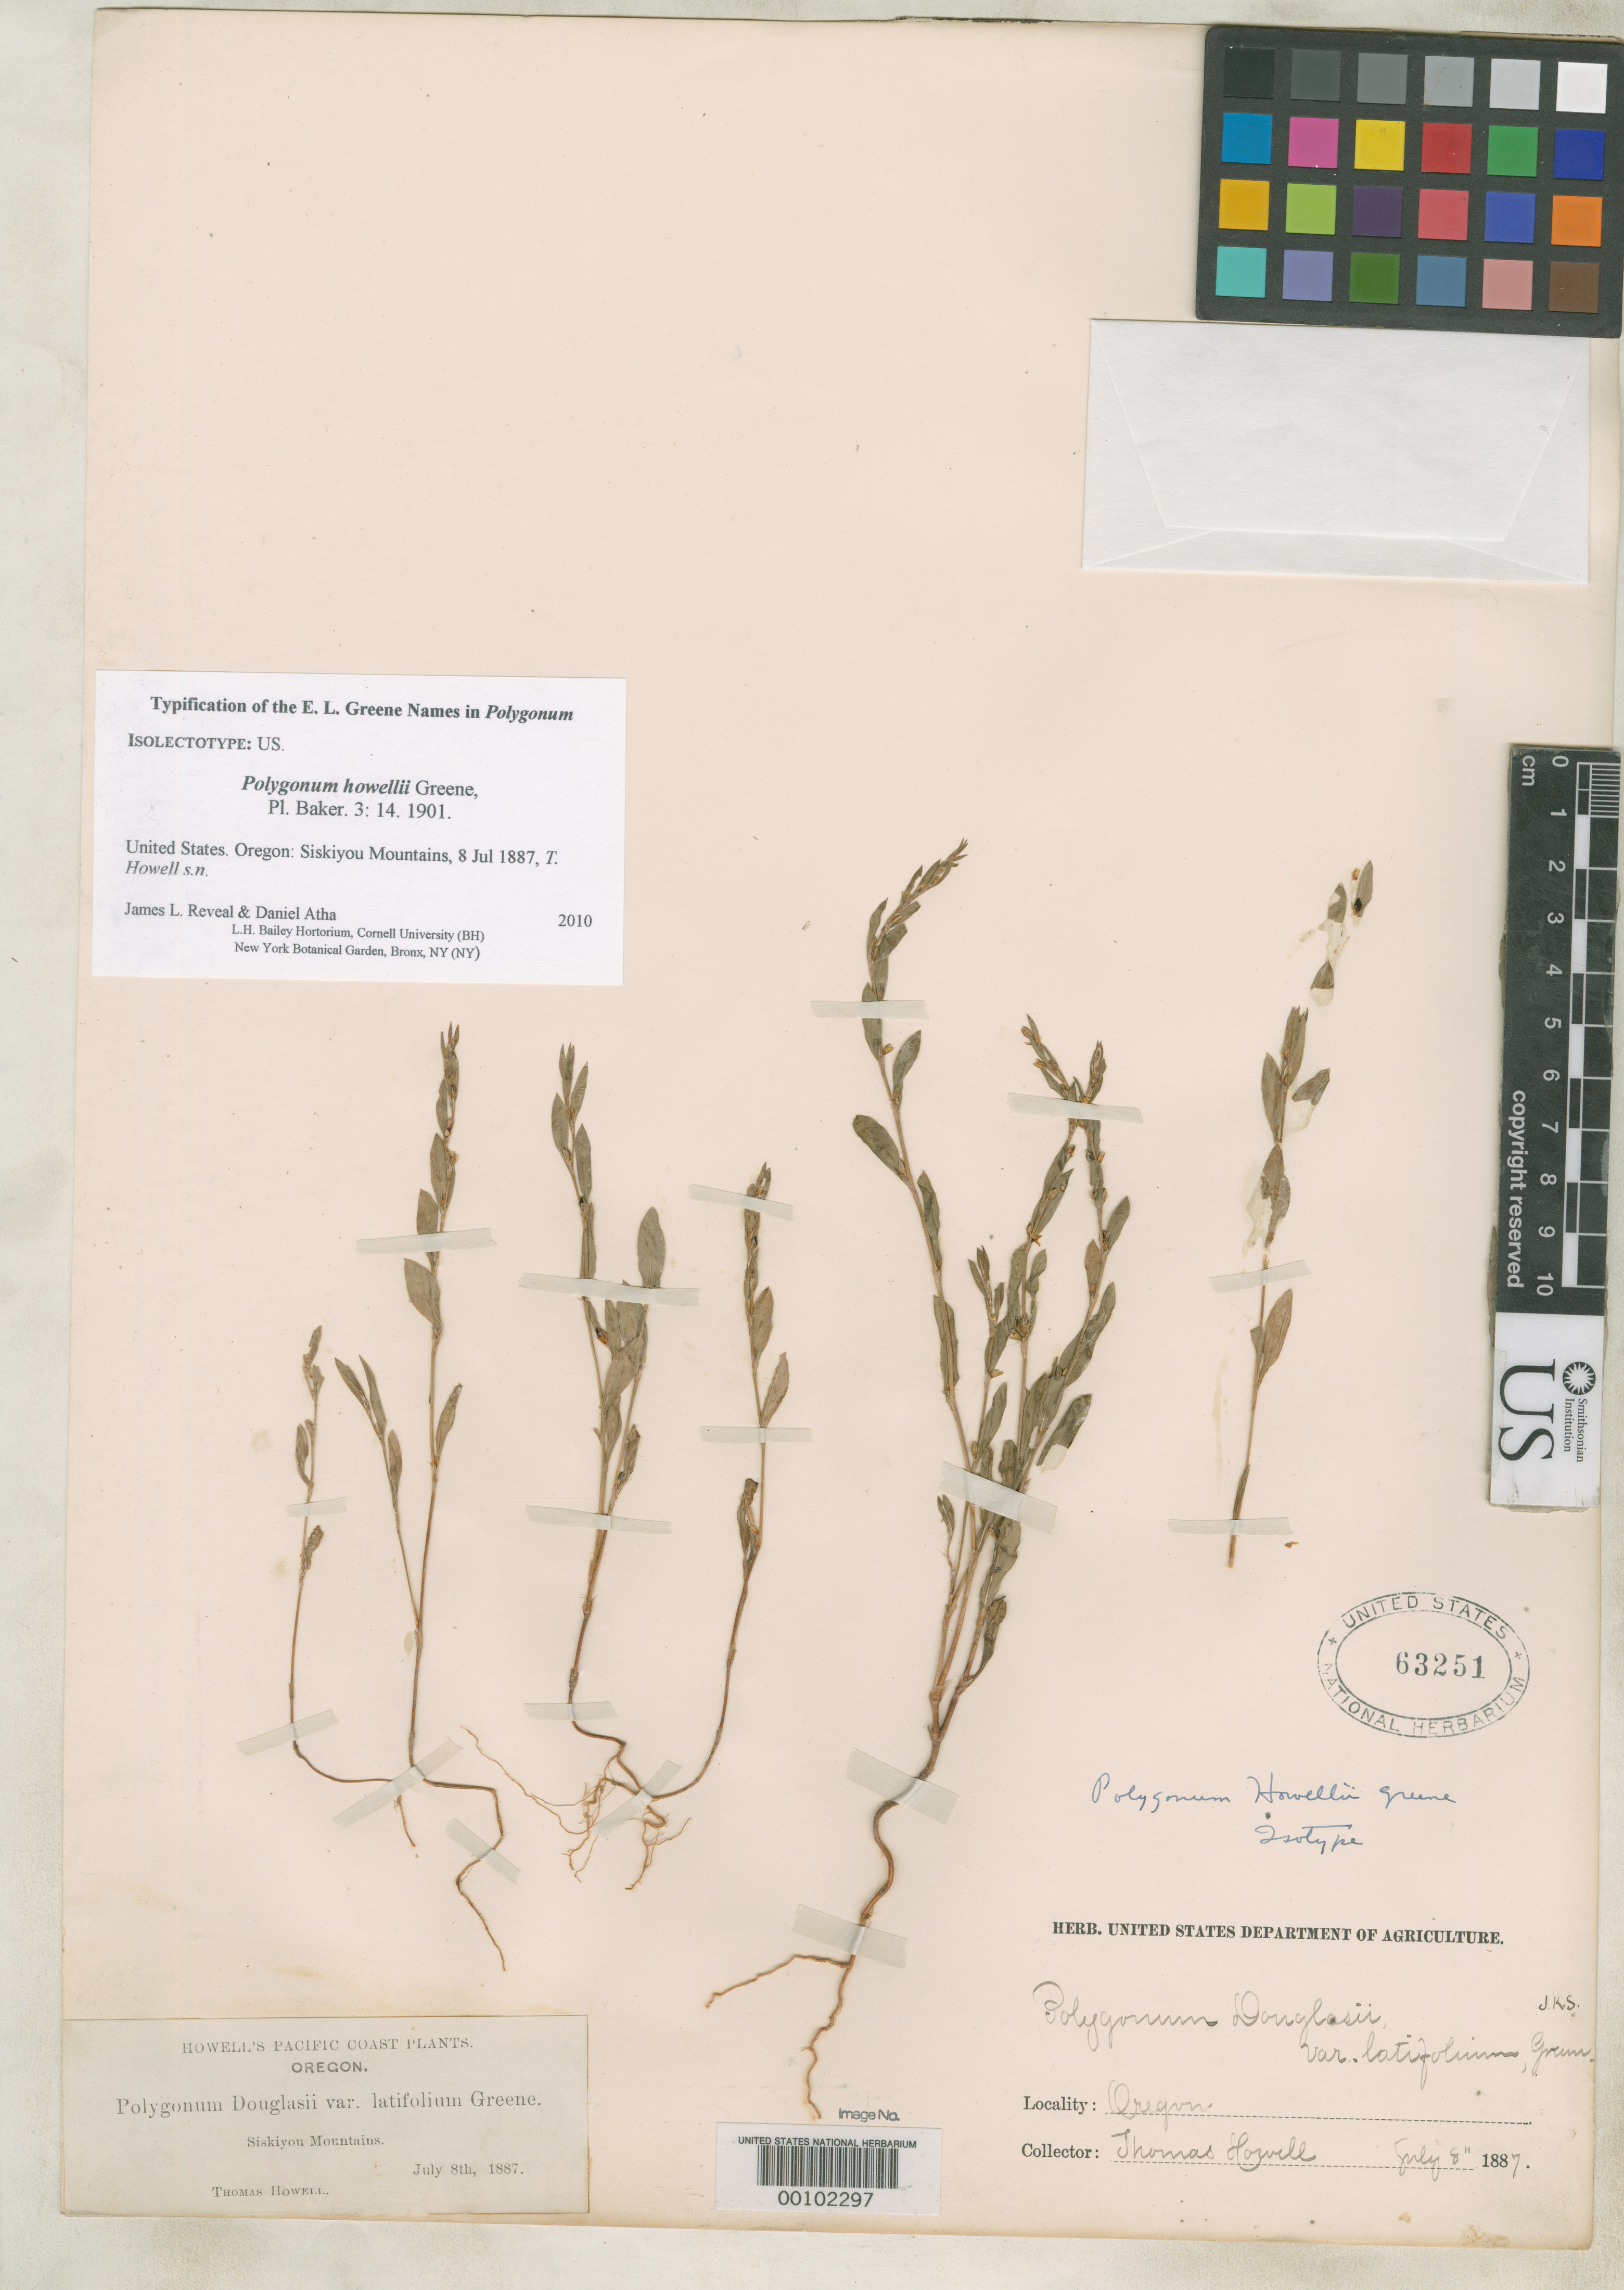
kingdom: Plantae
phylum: Tracheophyta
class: Magnoliopsida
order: Caryophyllales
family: Polygonaceae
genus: Polygonum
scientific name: Polygonum howellii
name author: Greene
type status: Isolectotype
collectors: T. J. Howell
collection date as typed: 08 Jul 1887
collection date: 1887-07-08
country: United States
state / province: Oregon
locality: Siskiyou Mountains.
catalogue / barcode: US 63251